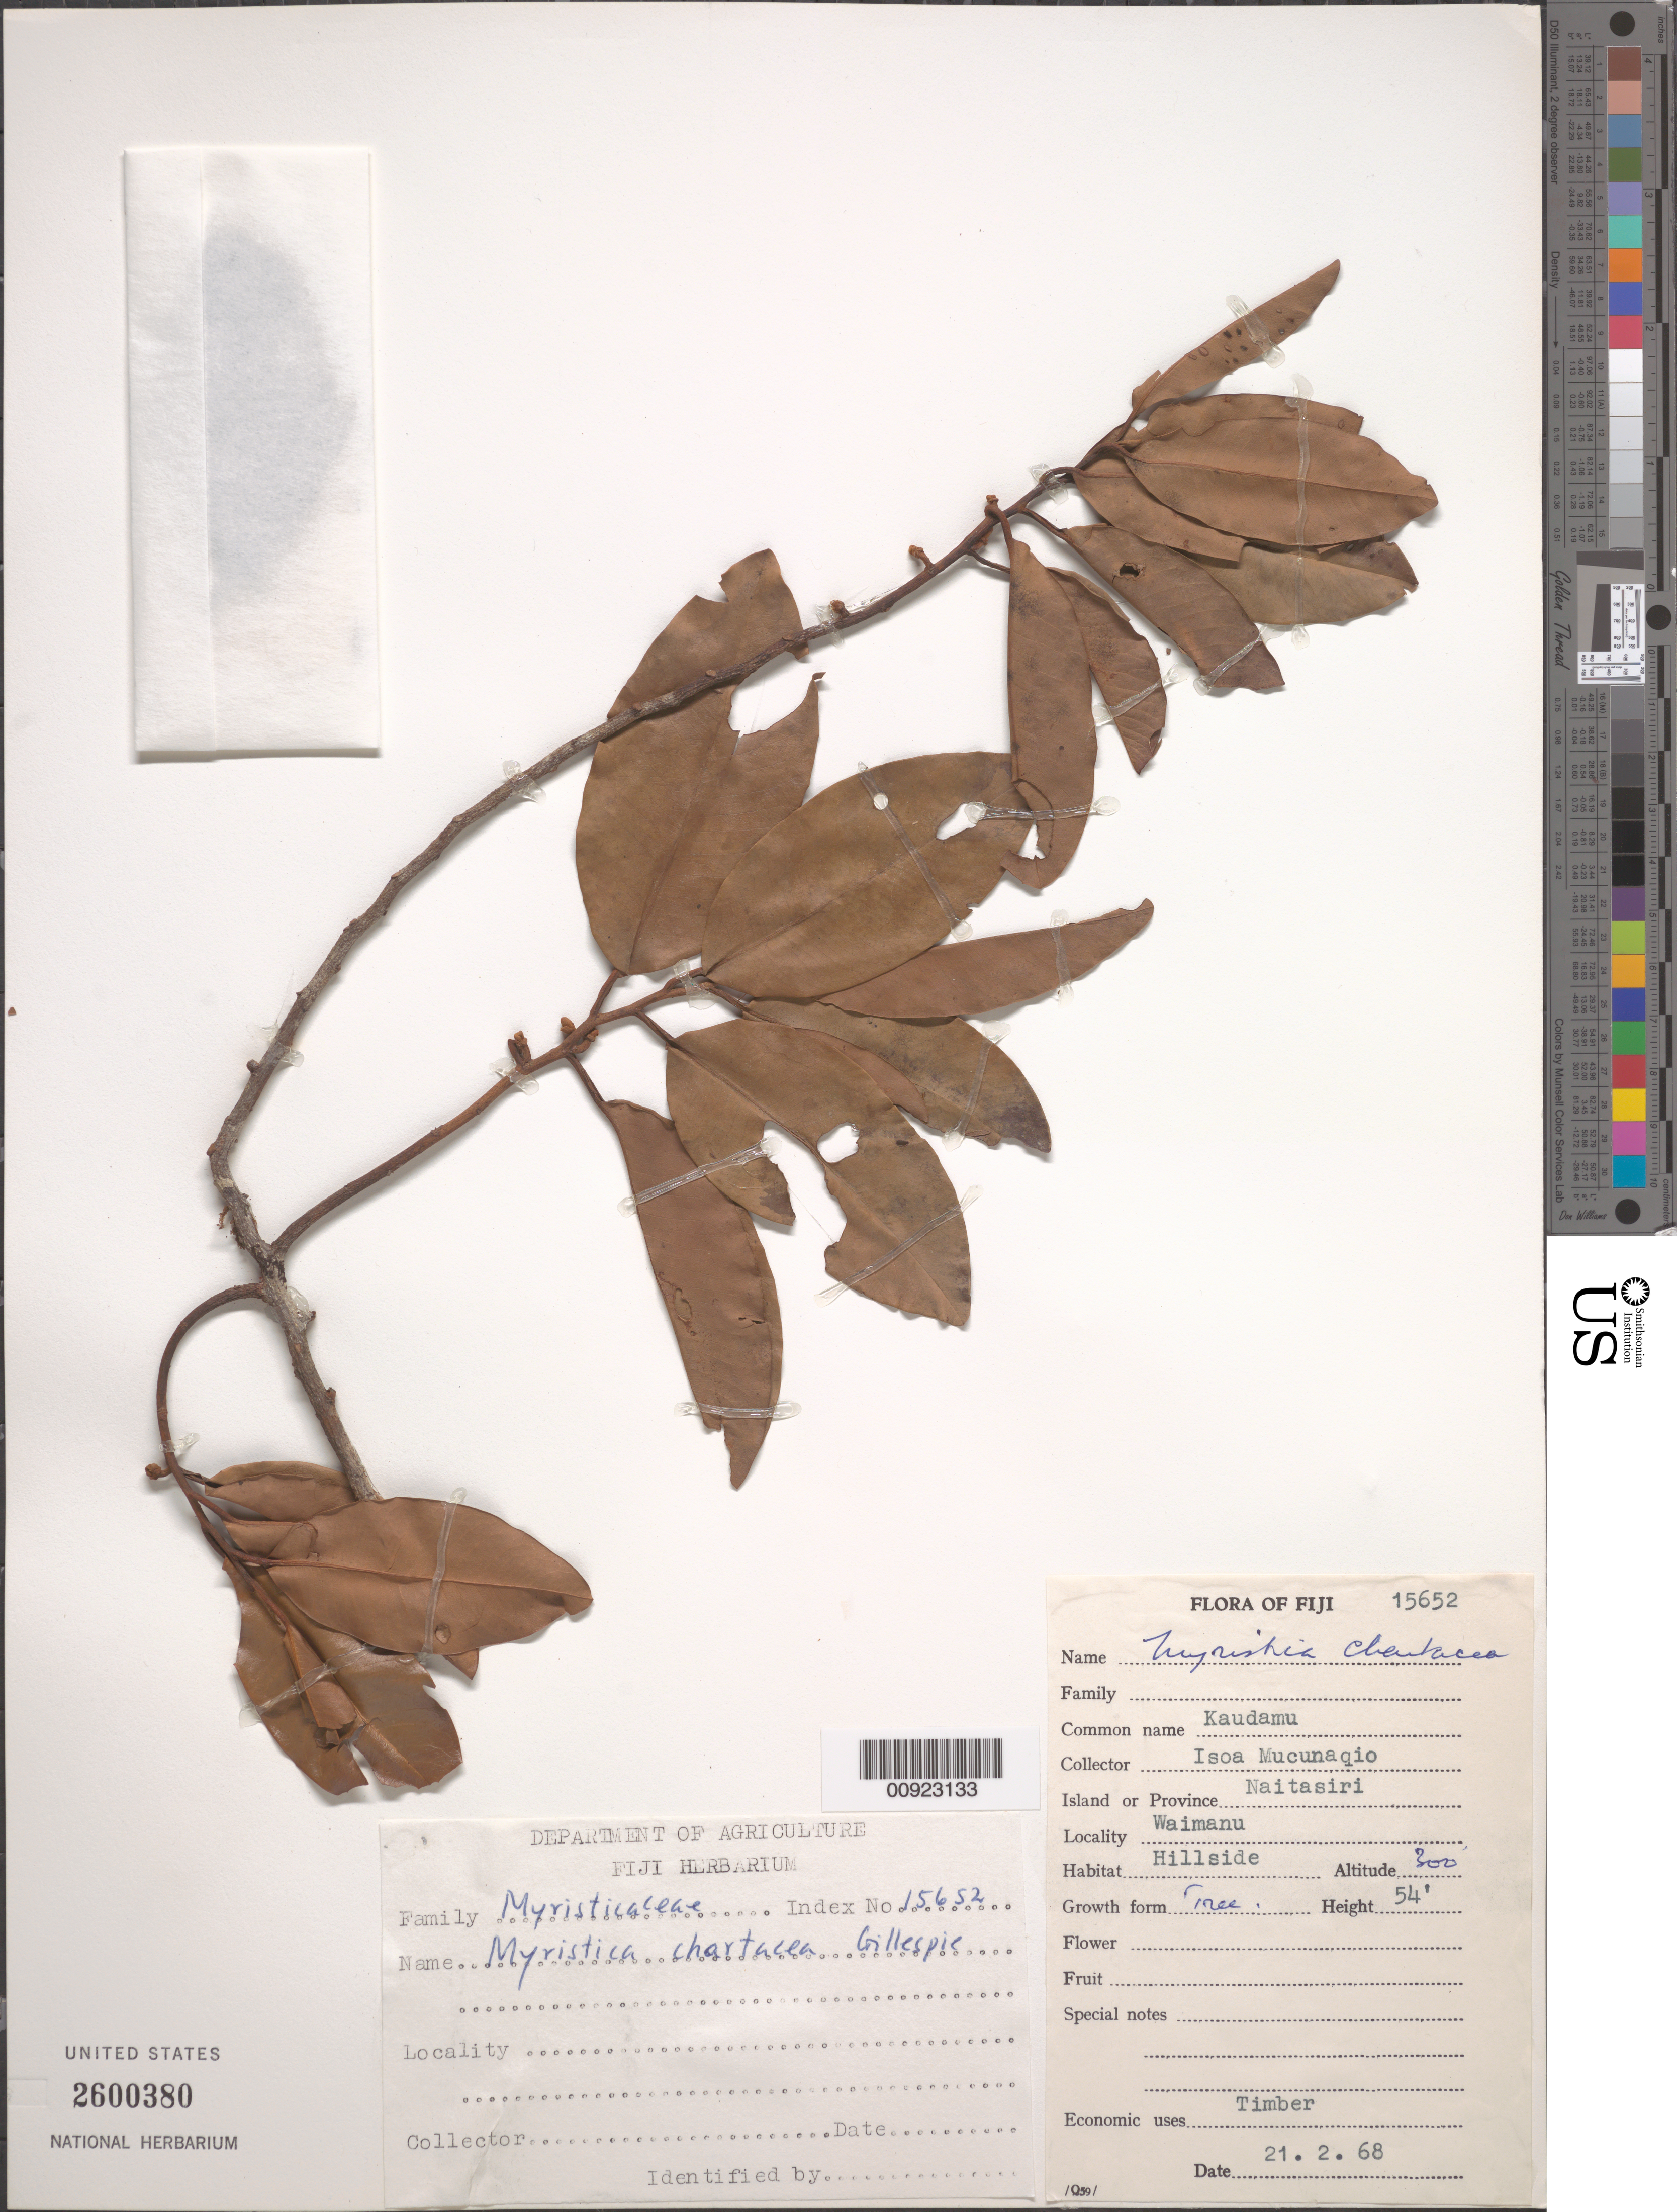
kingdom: Plantae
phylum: Tracheophyta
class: Magnoliopsida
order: Magnoliales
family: Myristicaceae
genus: Myristica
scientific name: Myristica chartacea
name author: Gillespie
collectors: I. Mucunaqui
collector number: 15652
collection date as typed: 21 Feb 1968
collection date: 1968-02-21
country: Fiji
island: Viti Levu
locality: Waimanu. Naitasiri I. [?]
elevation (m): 91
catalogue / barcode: US 2600380